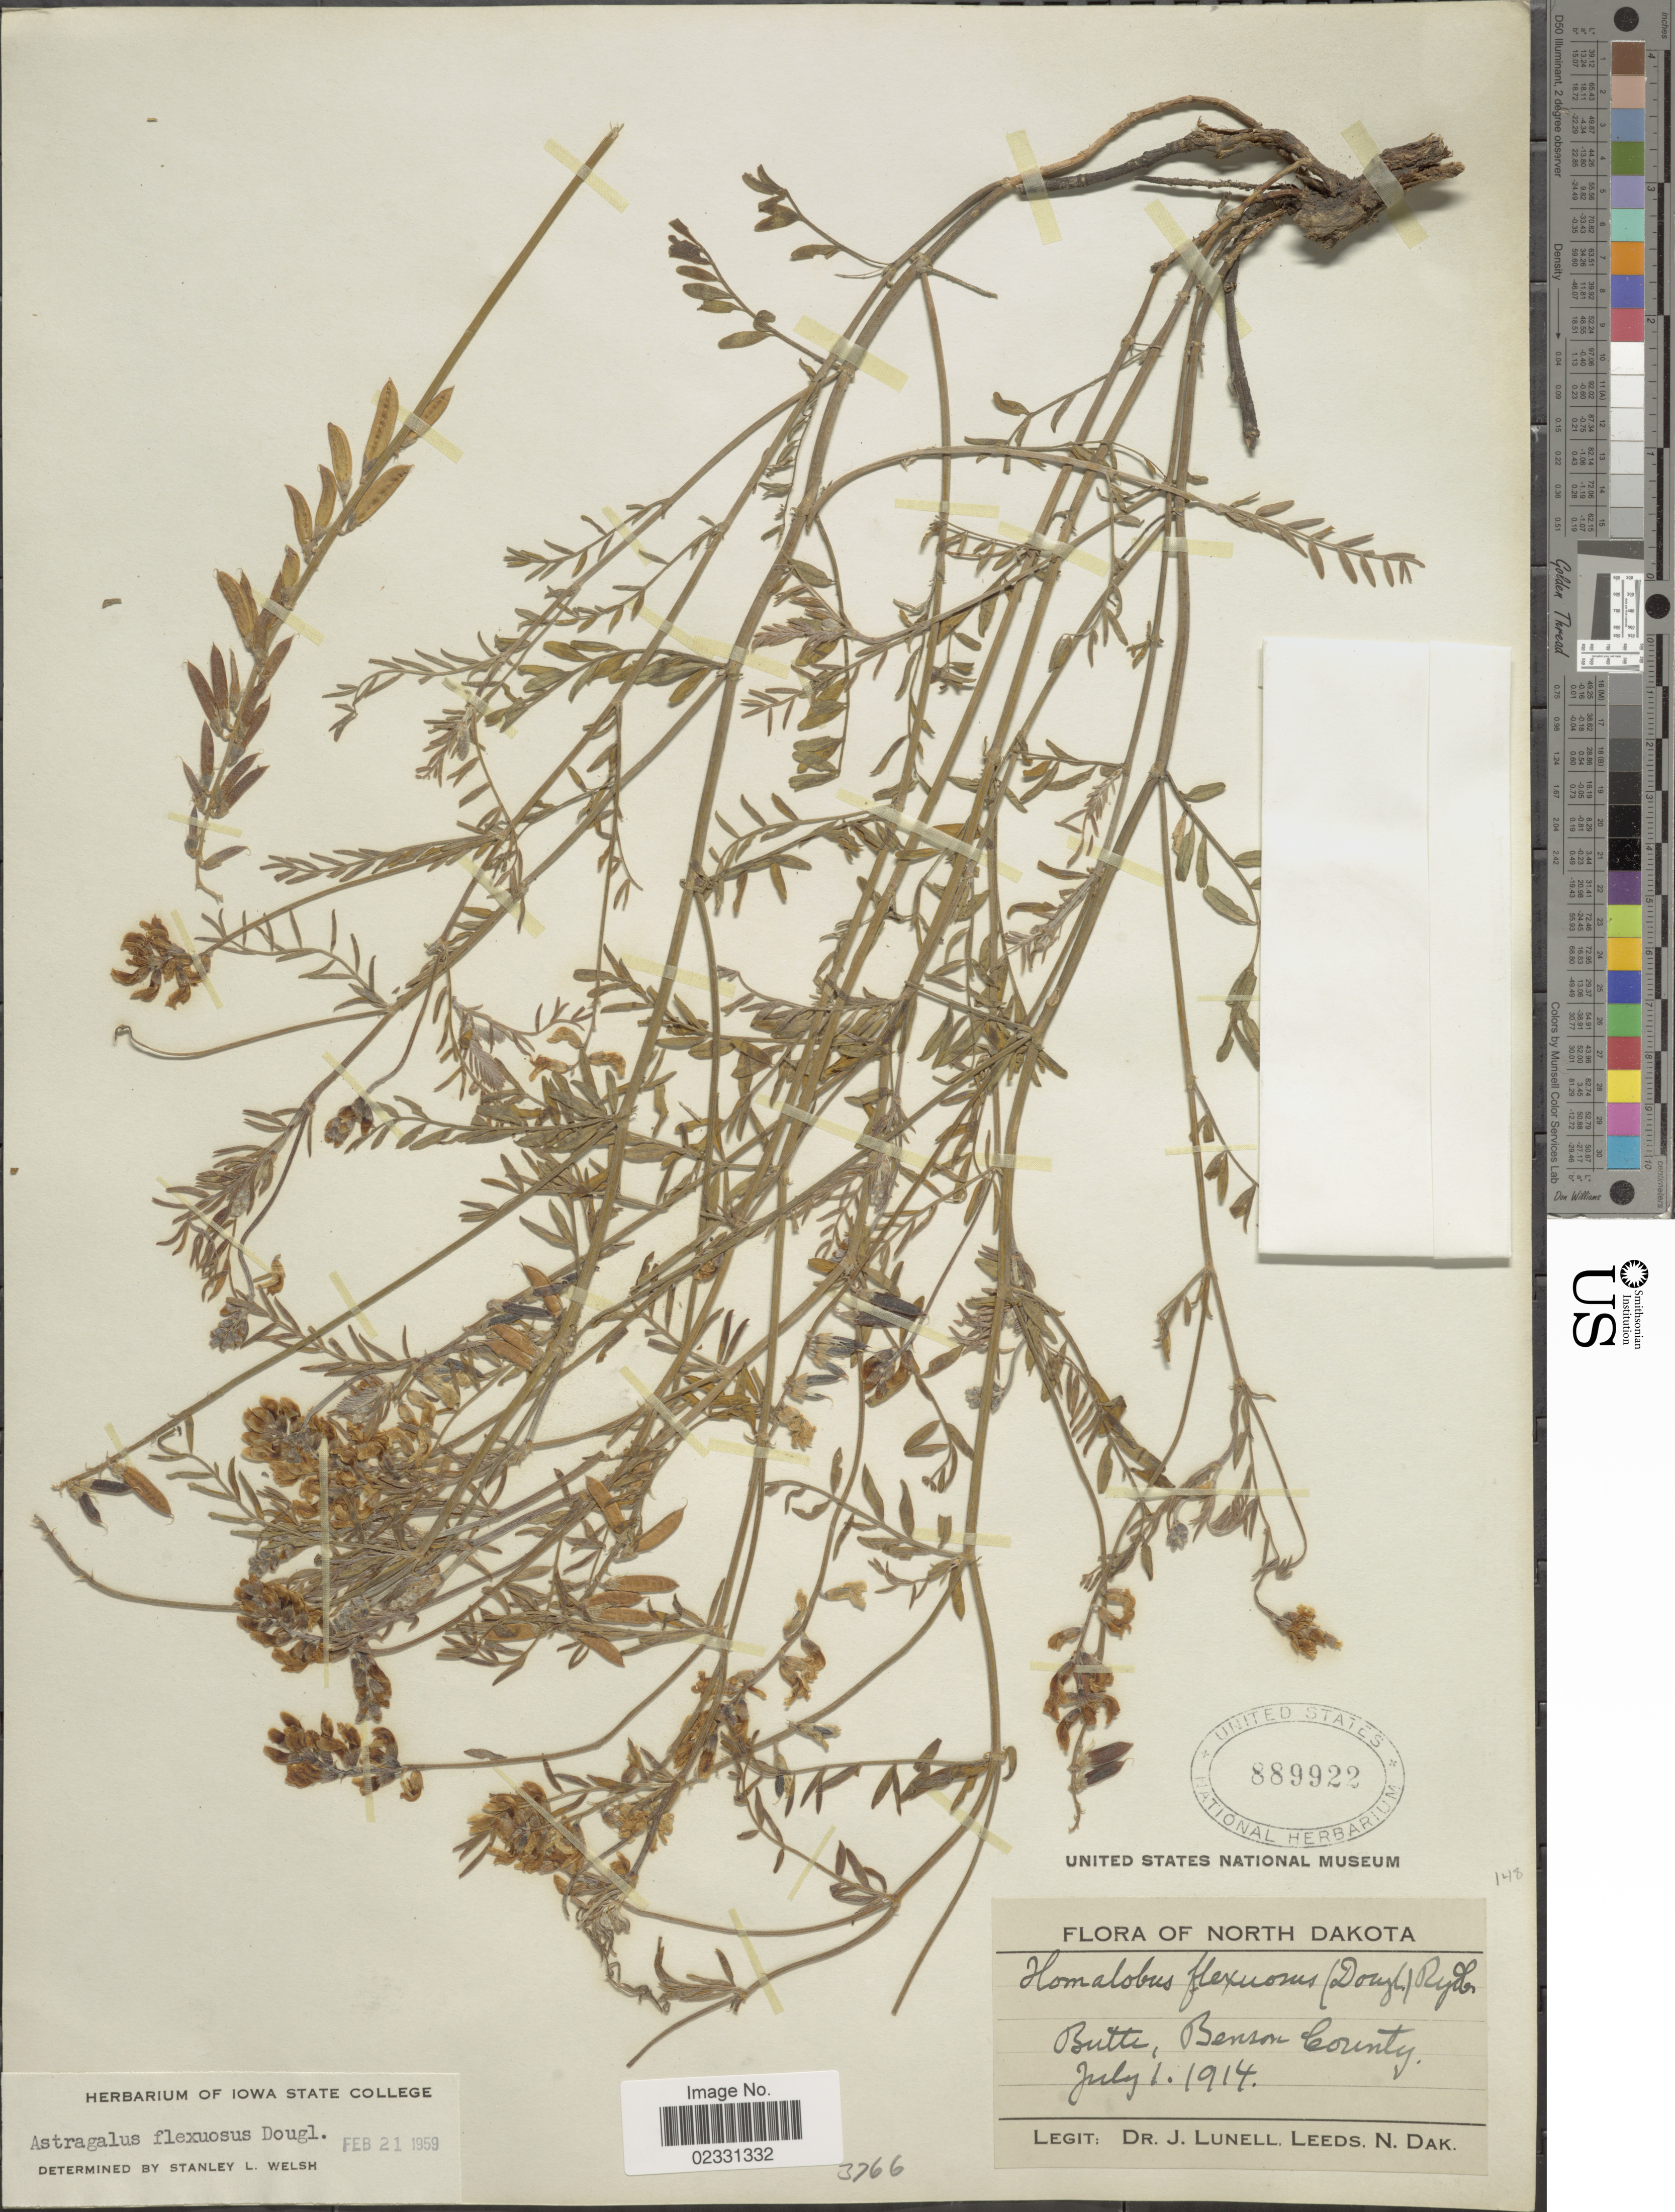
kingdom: Plantae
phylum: Tracheophyta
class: Magnoliopsida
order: Fabales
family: Fabaceae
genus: Astragalus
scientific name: Astragalus flexuosus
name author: (Hook.) Douglas ex G. Don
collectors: J. Leeds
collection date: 1915-07-01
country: United States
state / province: North Dakota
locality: Butte, Benson County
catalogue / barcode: US 889922